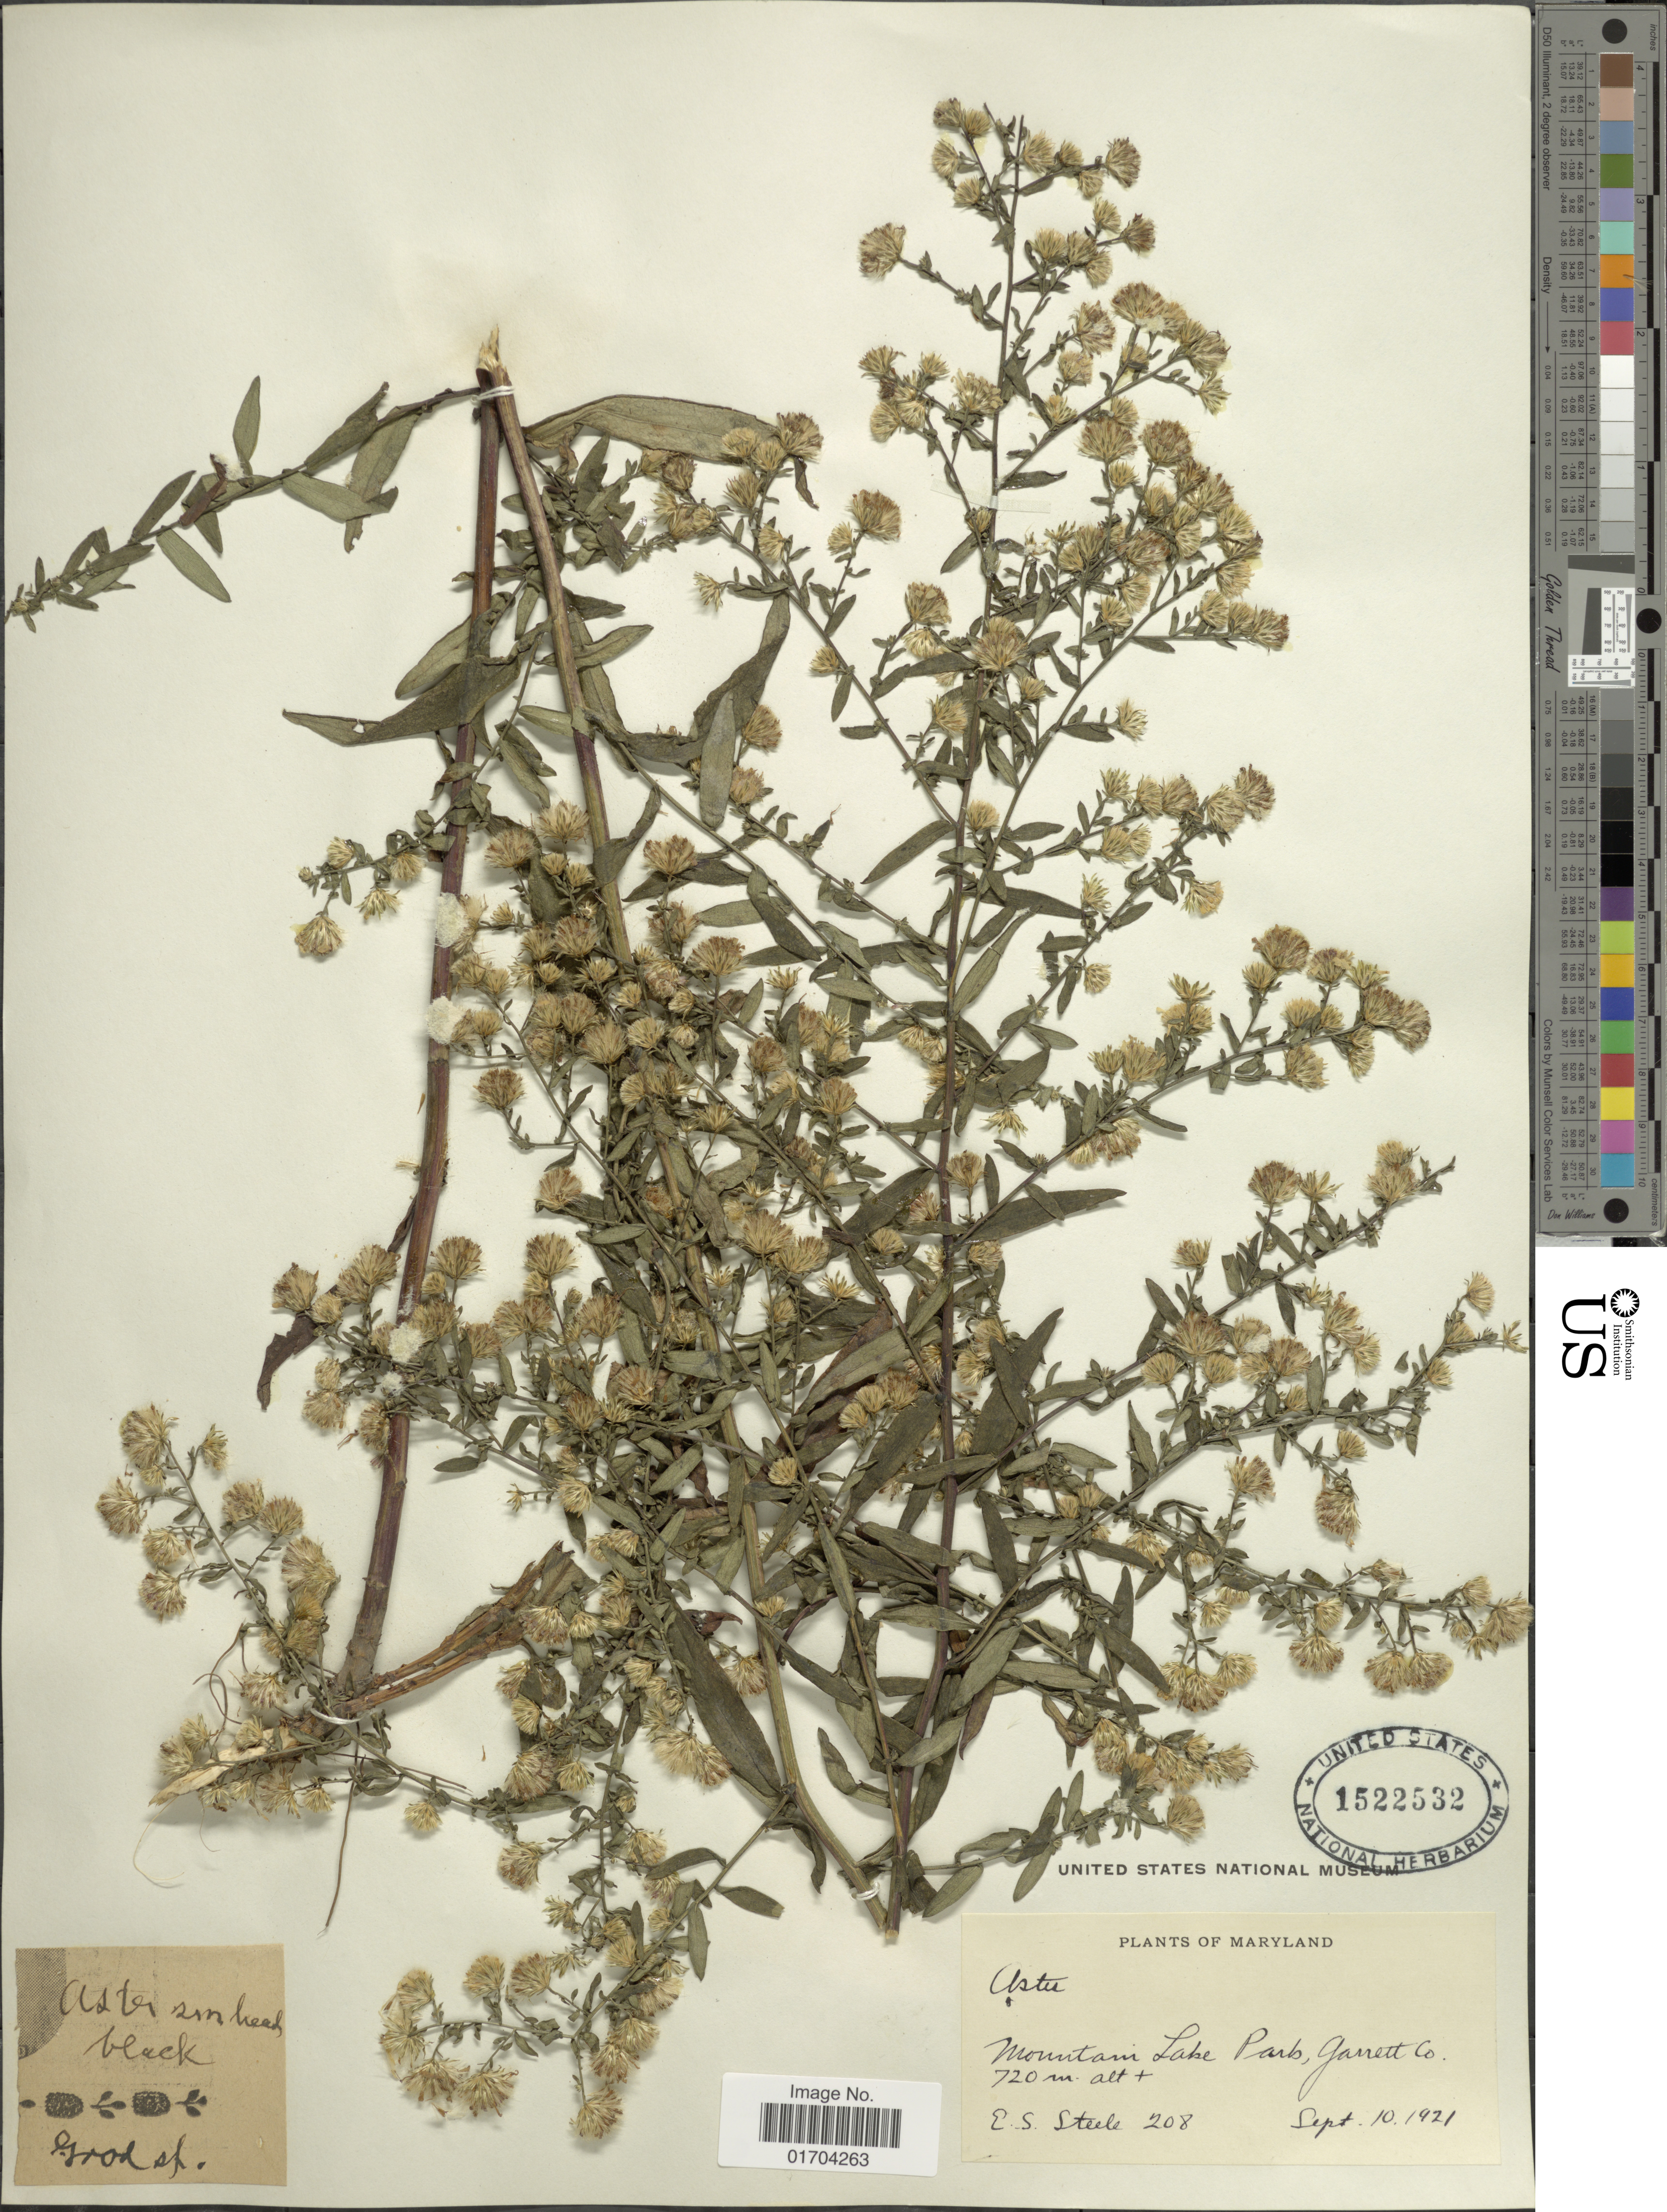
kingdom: Plantae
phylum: Tracheophyta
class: Magnoliopsida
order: Asterales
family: Asteraceae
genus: Symphyotrichum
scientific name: Symphyotrichum sp.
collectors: E. Steele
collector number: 208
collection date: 1921-09-10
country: United States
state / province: Maryland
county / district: Garrett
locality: Mountain Lake, Parb, Garrett Co.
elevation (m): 720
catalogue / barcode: US 1522532